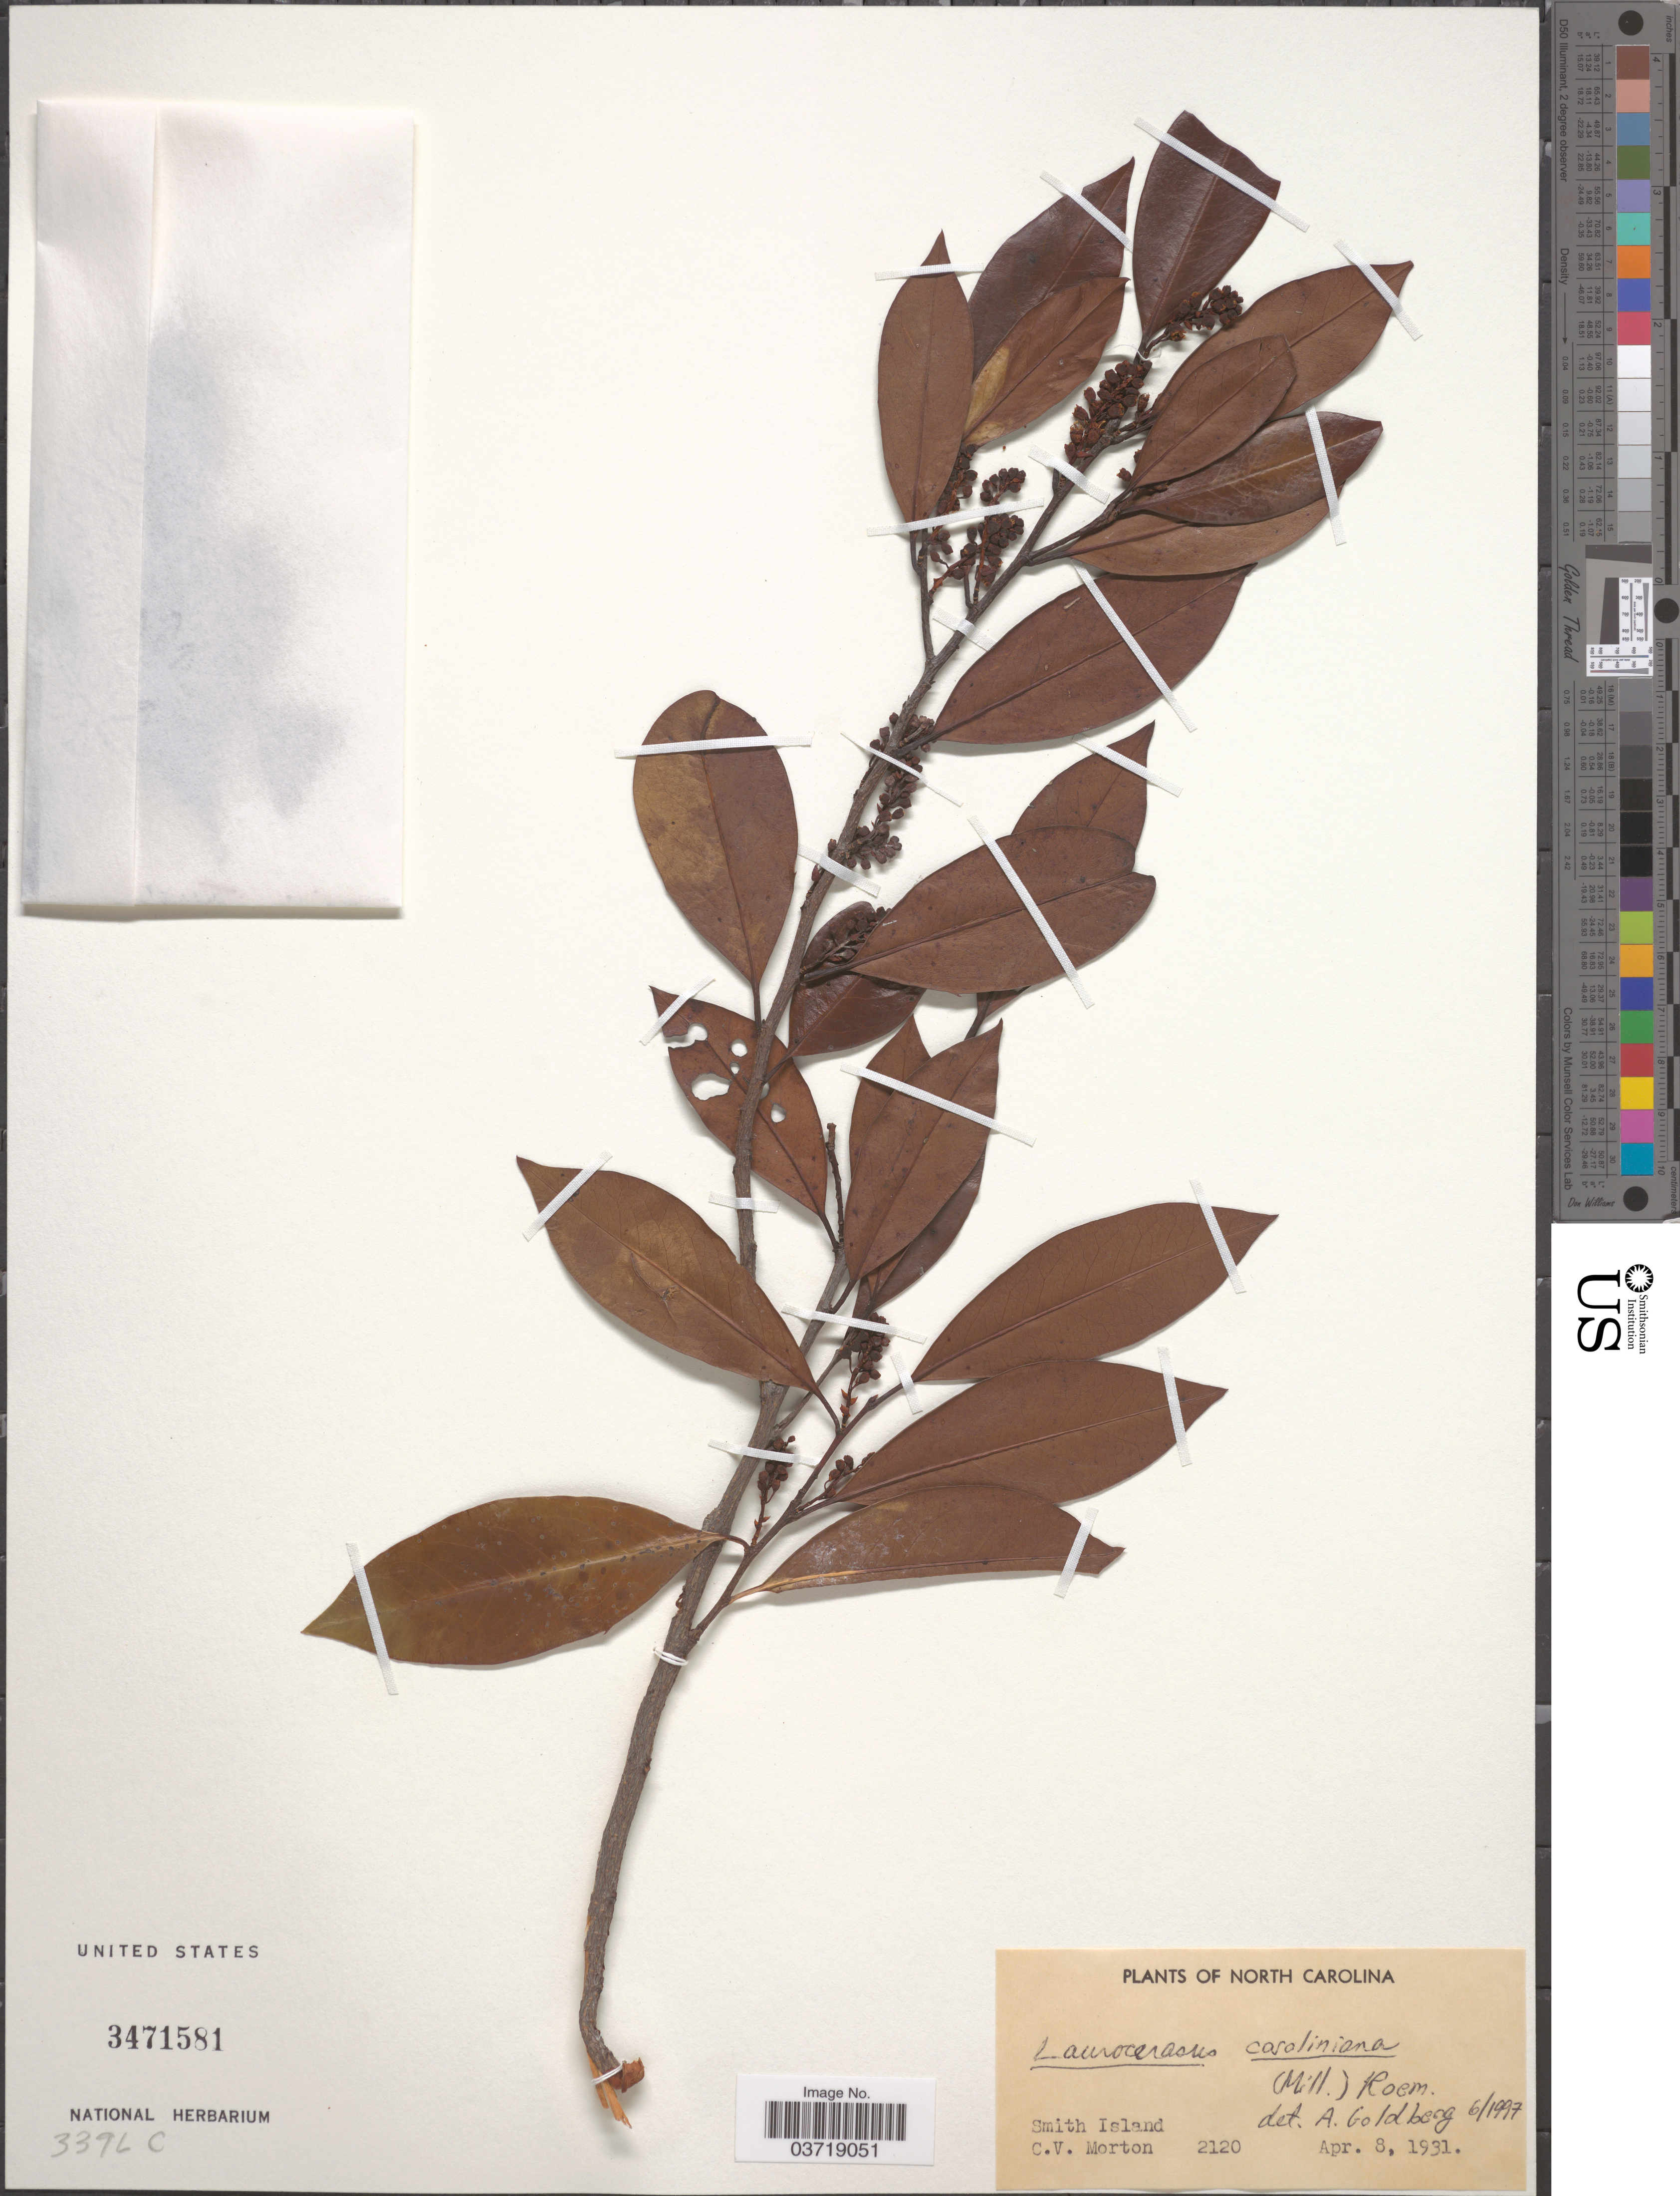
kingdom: Plantae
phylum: Tracheophyta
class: Magnoliopsida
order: Rosales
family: Rosaceae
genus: Prunus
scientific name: Prunus caroliniana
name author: (Mill.) Aiton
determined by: Strong, Mark T., (BOT), Smithsonian Institution - National Museum of Natural History (UNITED STATES)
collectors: C. V. Morton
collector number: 2120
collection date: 1931-04-08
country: United States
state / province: North Carolina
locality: Smith Island.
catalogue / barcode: US 3471581